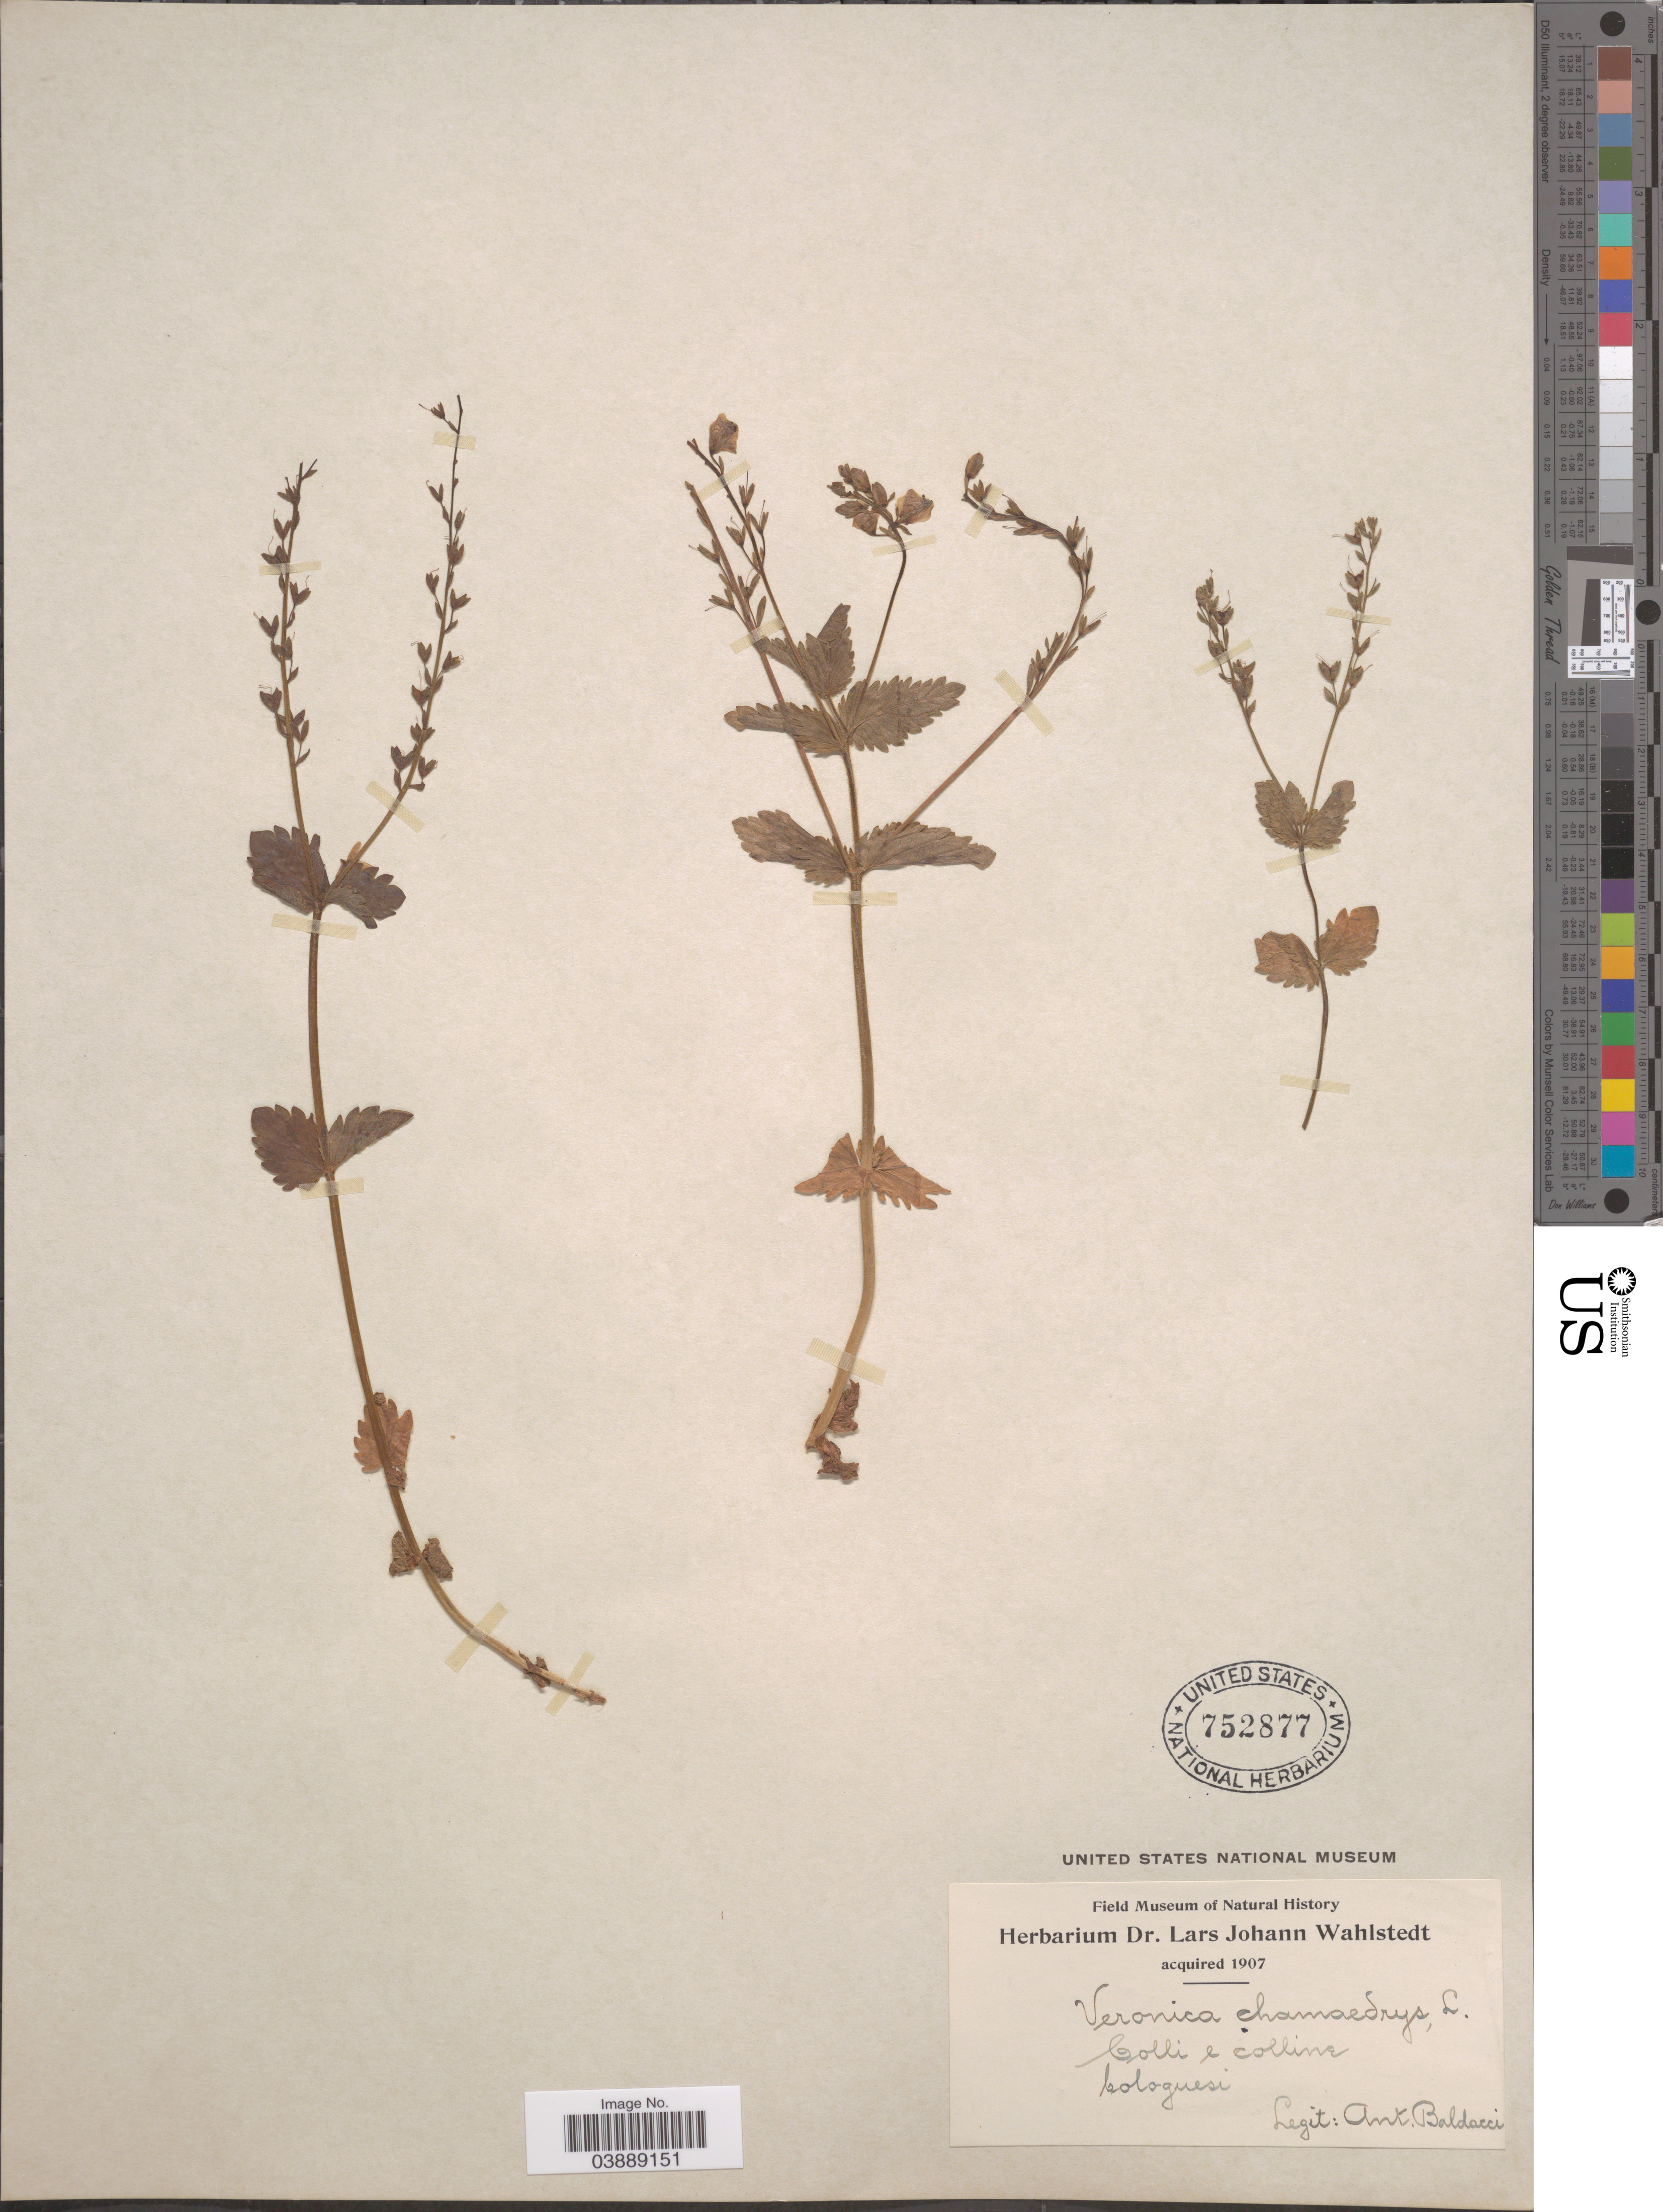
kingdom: Plantae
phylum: Tracheophyta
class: Magnoliopsida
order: Lamiales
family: Plantaginaceae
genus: Veronica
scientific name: Veronica chamaedrys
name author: L.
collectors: A. Baldacci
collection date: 1907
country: Italy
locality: Colli e colline bolognesi.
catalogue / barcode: US 752877